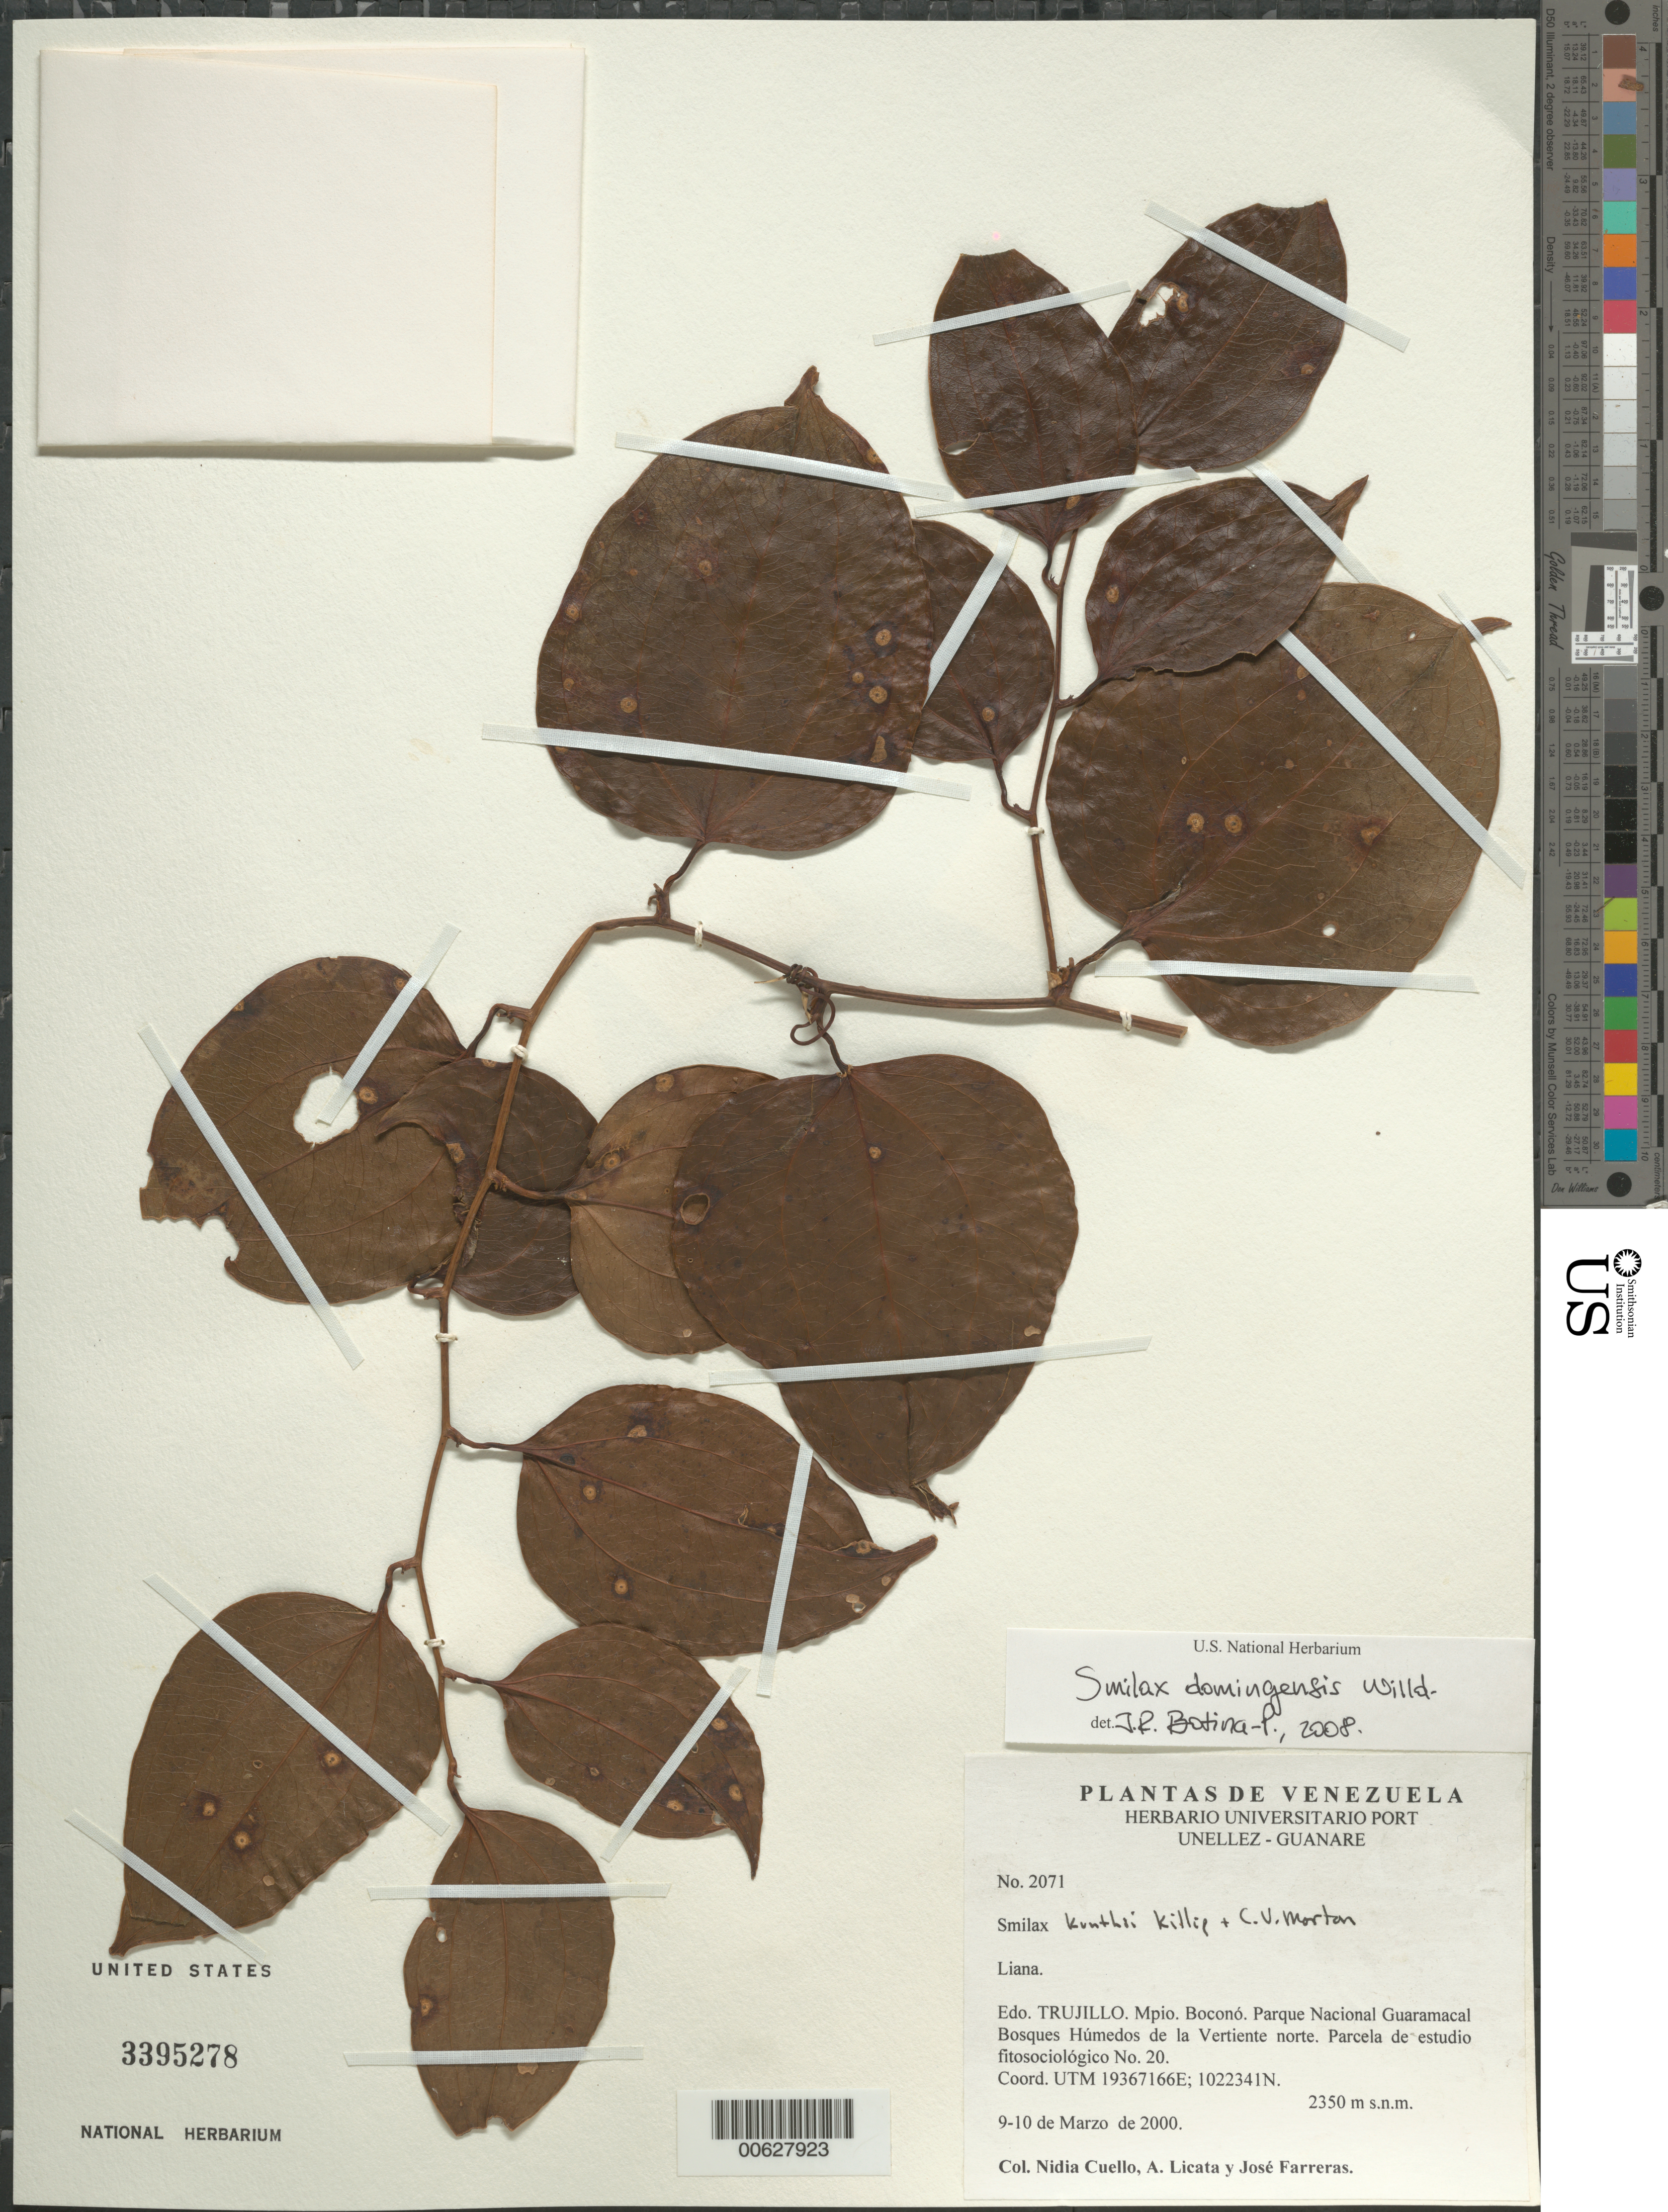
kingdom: Plantae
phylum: Tracheophyta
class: Liliopsida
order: Liliales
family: Smilacaceae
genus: Smilax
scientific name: Smilax domingensis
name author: Willd.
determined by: Botina-P., J. R.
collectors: N. L. Cuello, A. Licata & J. Farreras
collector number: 2071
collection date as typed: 09 Mar 2000 to 10 Mar 2000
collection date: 2000-03-09/2000-03-10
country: Venezuela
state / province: Trujillo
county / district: Boconó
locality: Parque Nacional Guaramacal, vertiente N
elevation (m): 2350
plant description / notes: PORT, US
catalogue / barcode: US 3395278